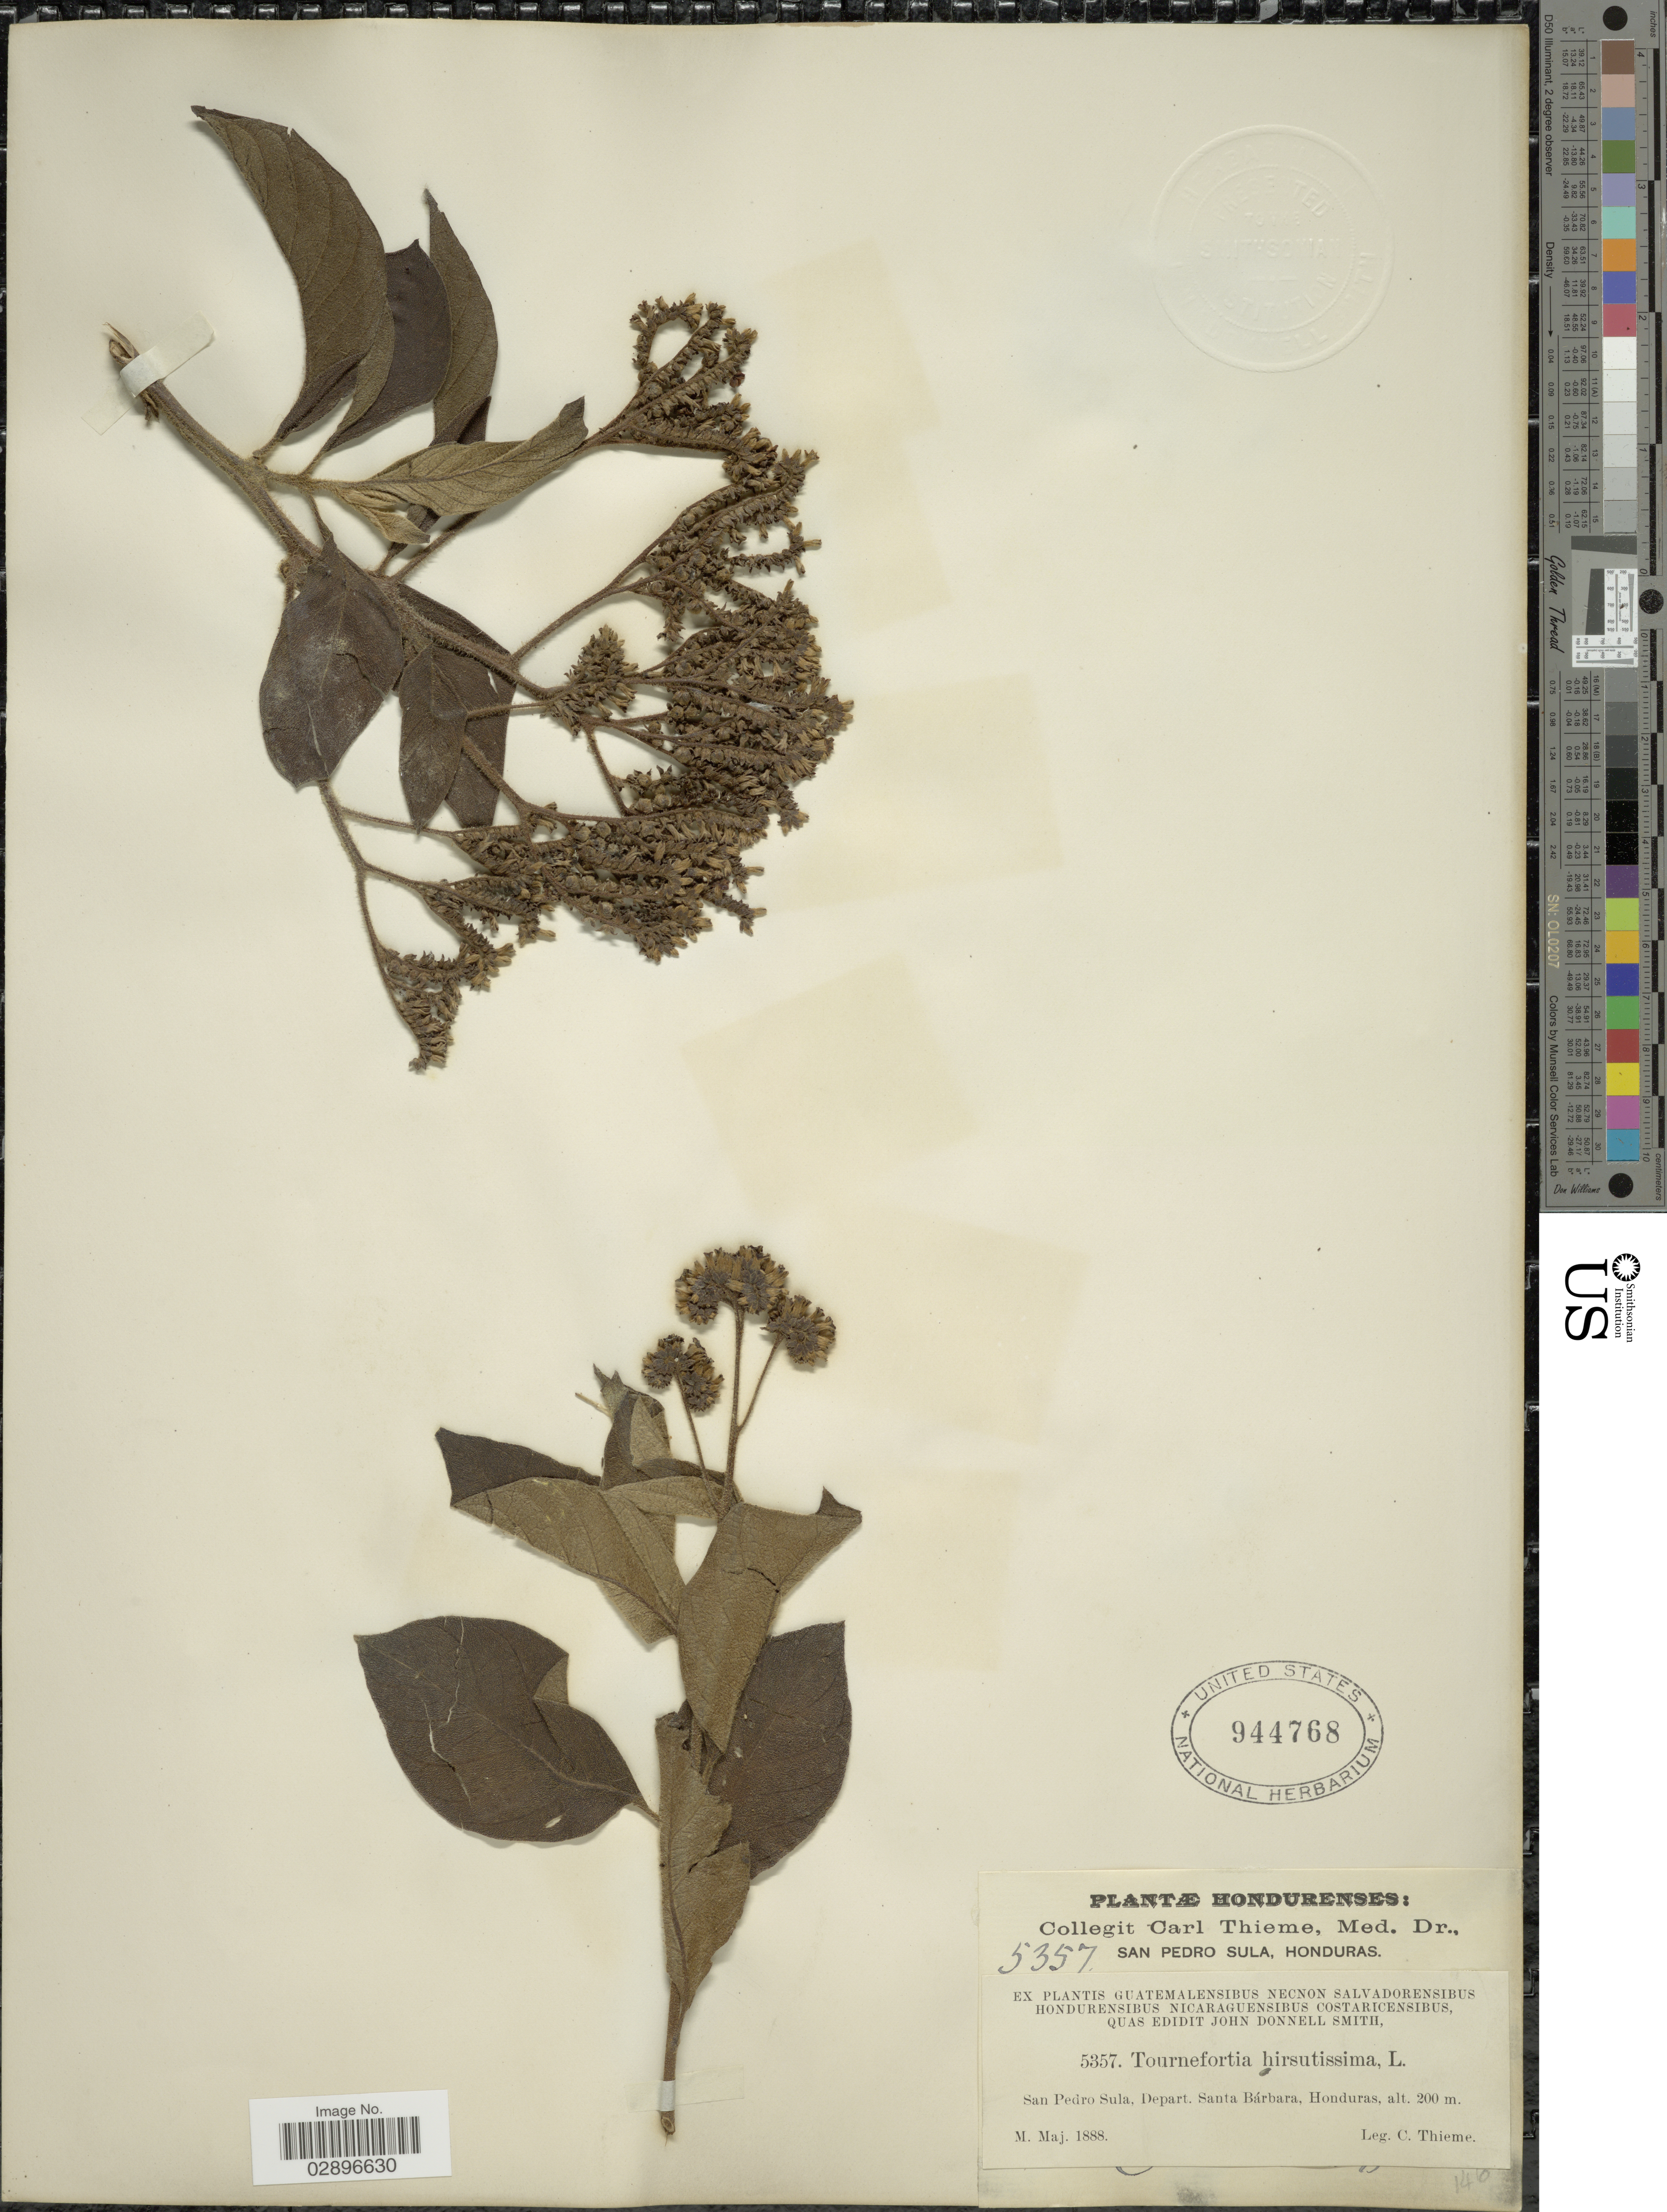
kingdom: Plantae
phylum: Tracheophyta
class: Magnoliopsida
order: Boraginales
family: Heliotropiaceae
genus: Tournefortia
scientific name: Tournefortia hirsutissima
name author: L.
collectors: C. Thieme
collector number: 5357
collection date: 1888-05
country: Honduras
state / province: Santa Bárbara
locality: San Pedro Sula, Depart. Santa Bárbara.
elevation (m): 200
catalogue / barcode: US 944768